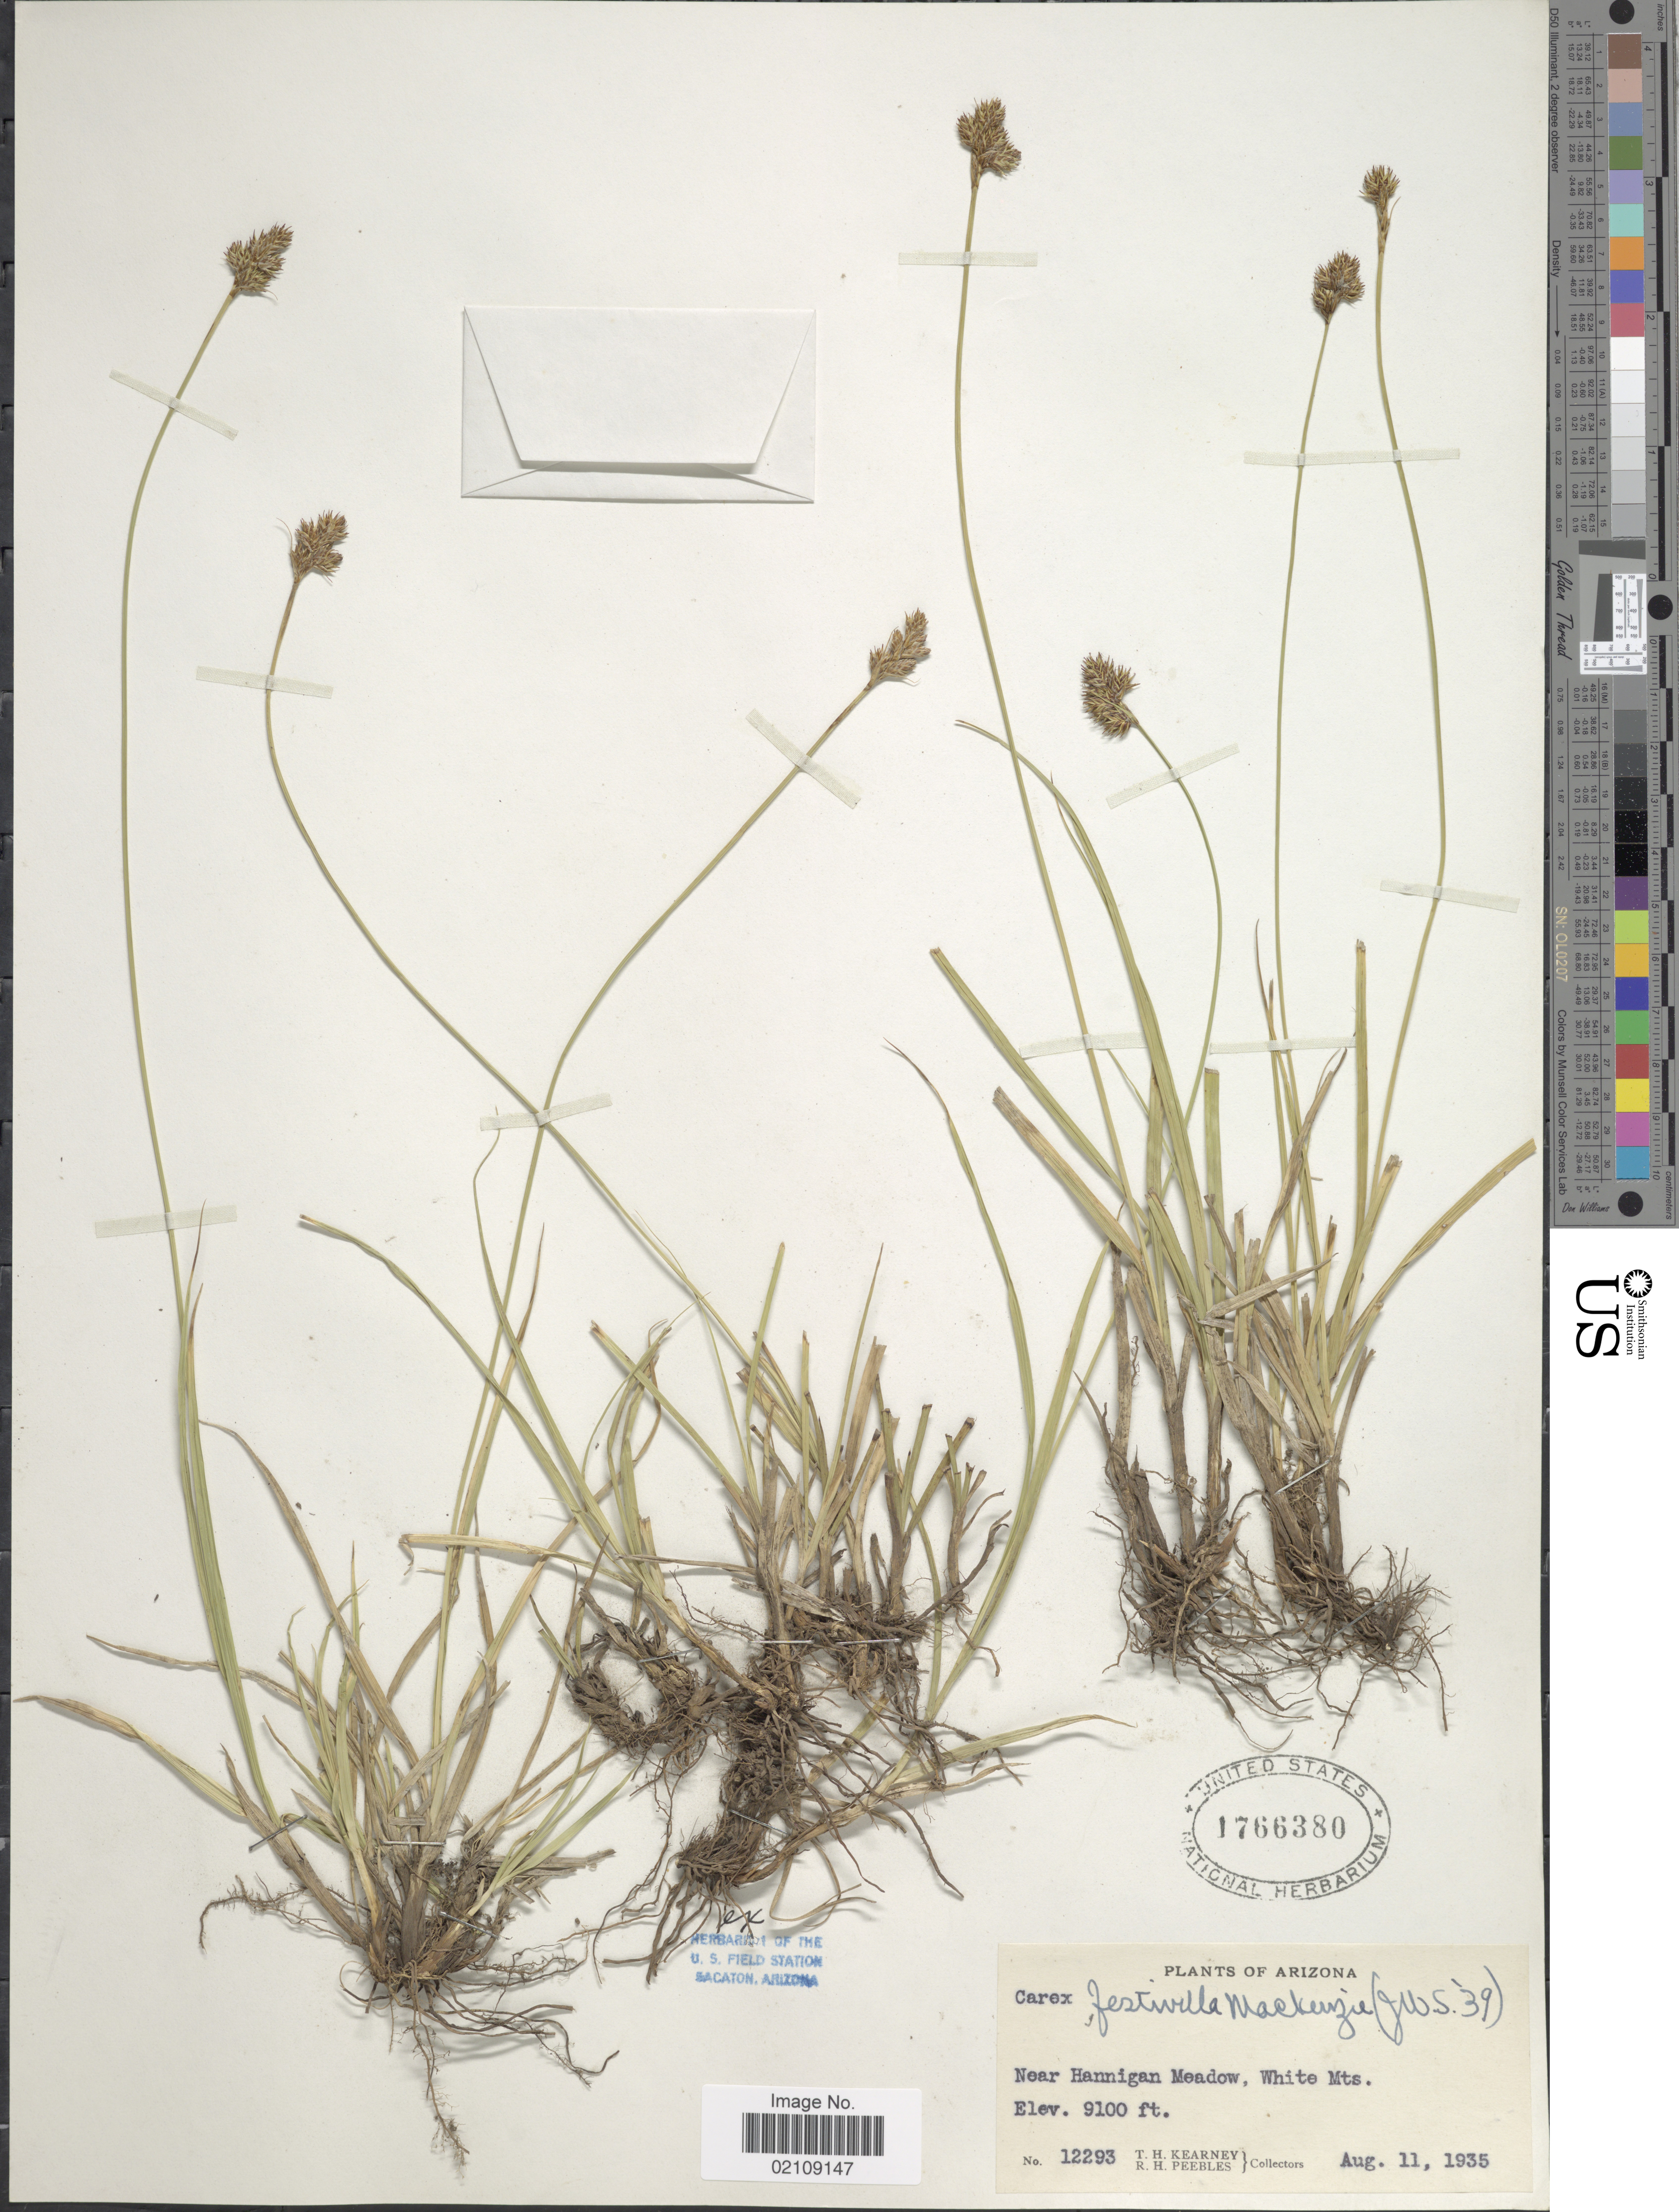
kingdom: Plantae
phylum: Tracheophyta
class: Liliopsida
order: Poales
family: Cyperaceae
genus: Carex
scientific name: Carex microptera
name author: Mack.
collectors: T. H. Kearney & R. H. Peebles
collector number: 12293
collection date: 1935-08-11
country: United States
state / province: Arizona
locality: Near Hannigan Meadow, White Mts.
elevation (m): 2774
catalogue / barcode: US 1766380